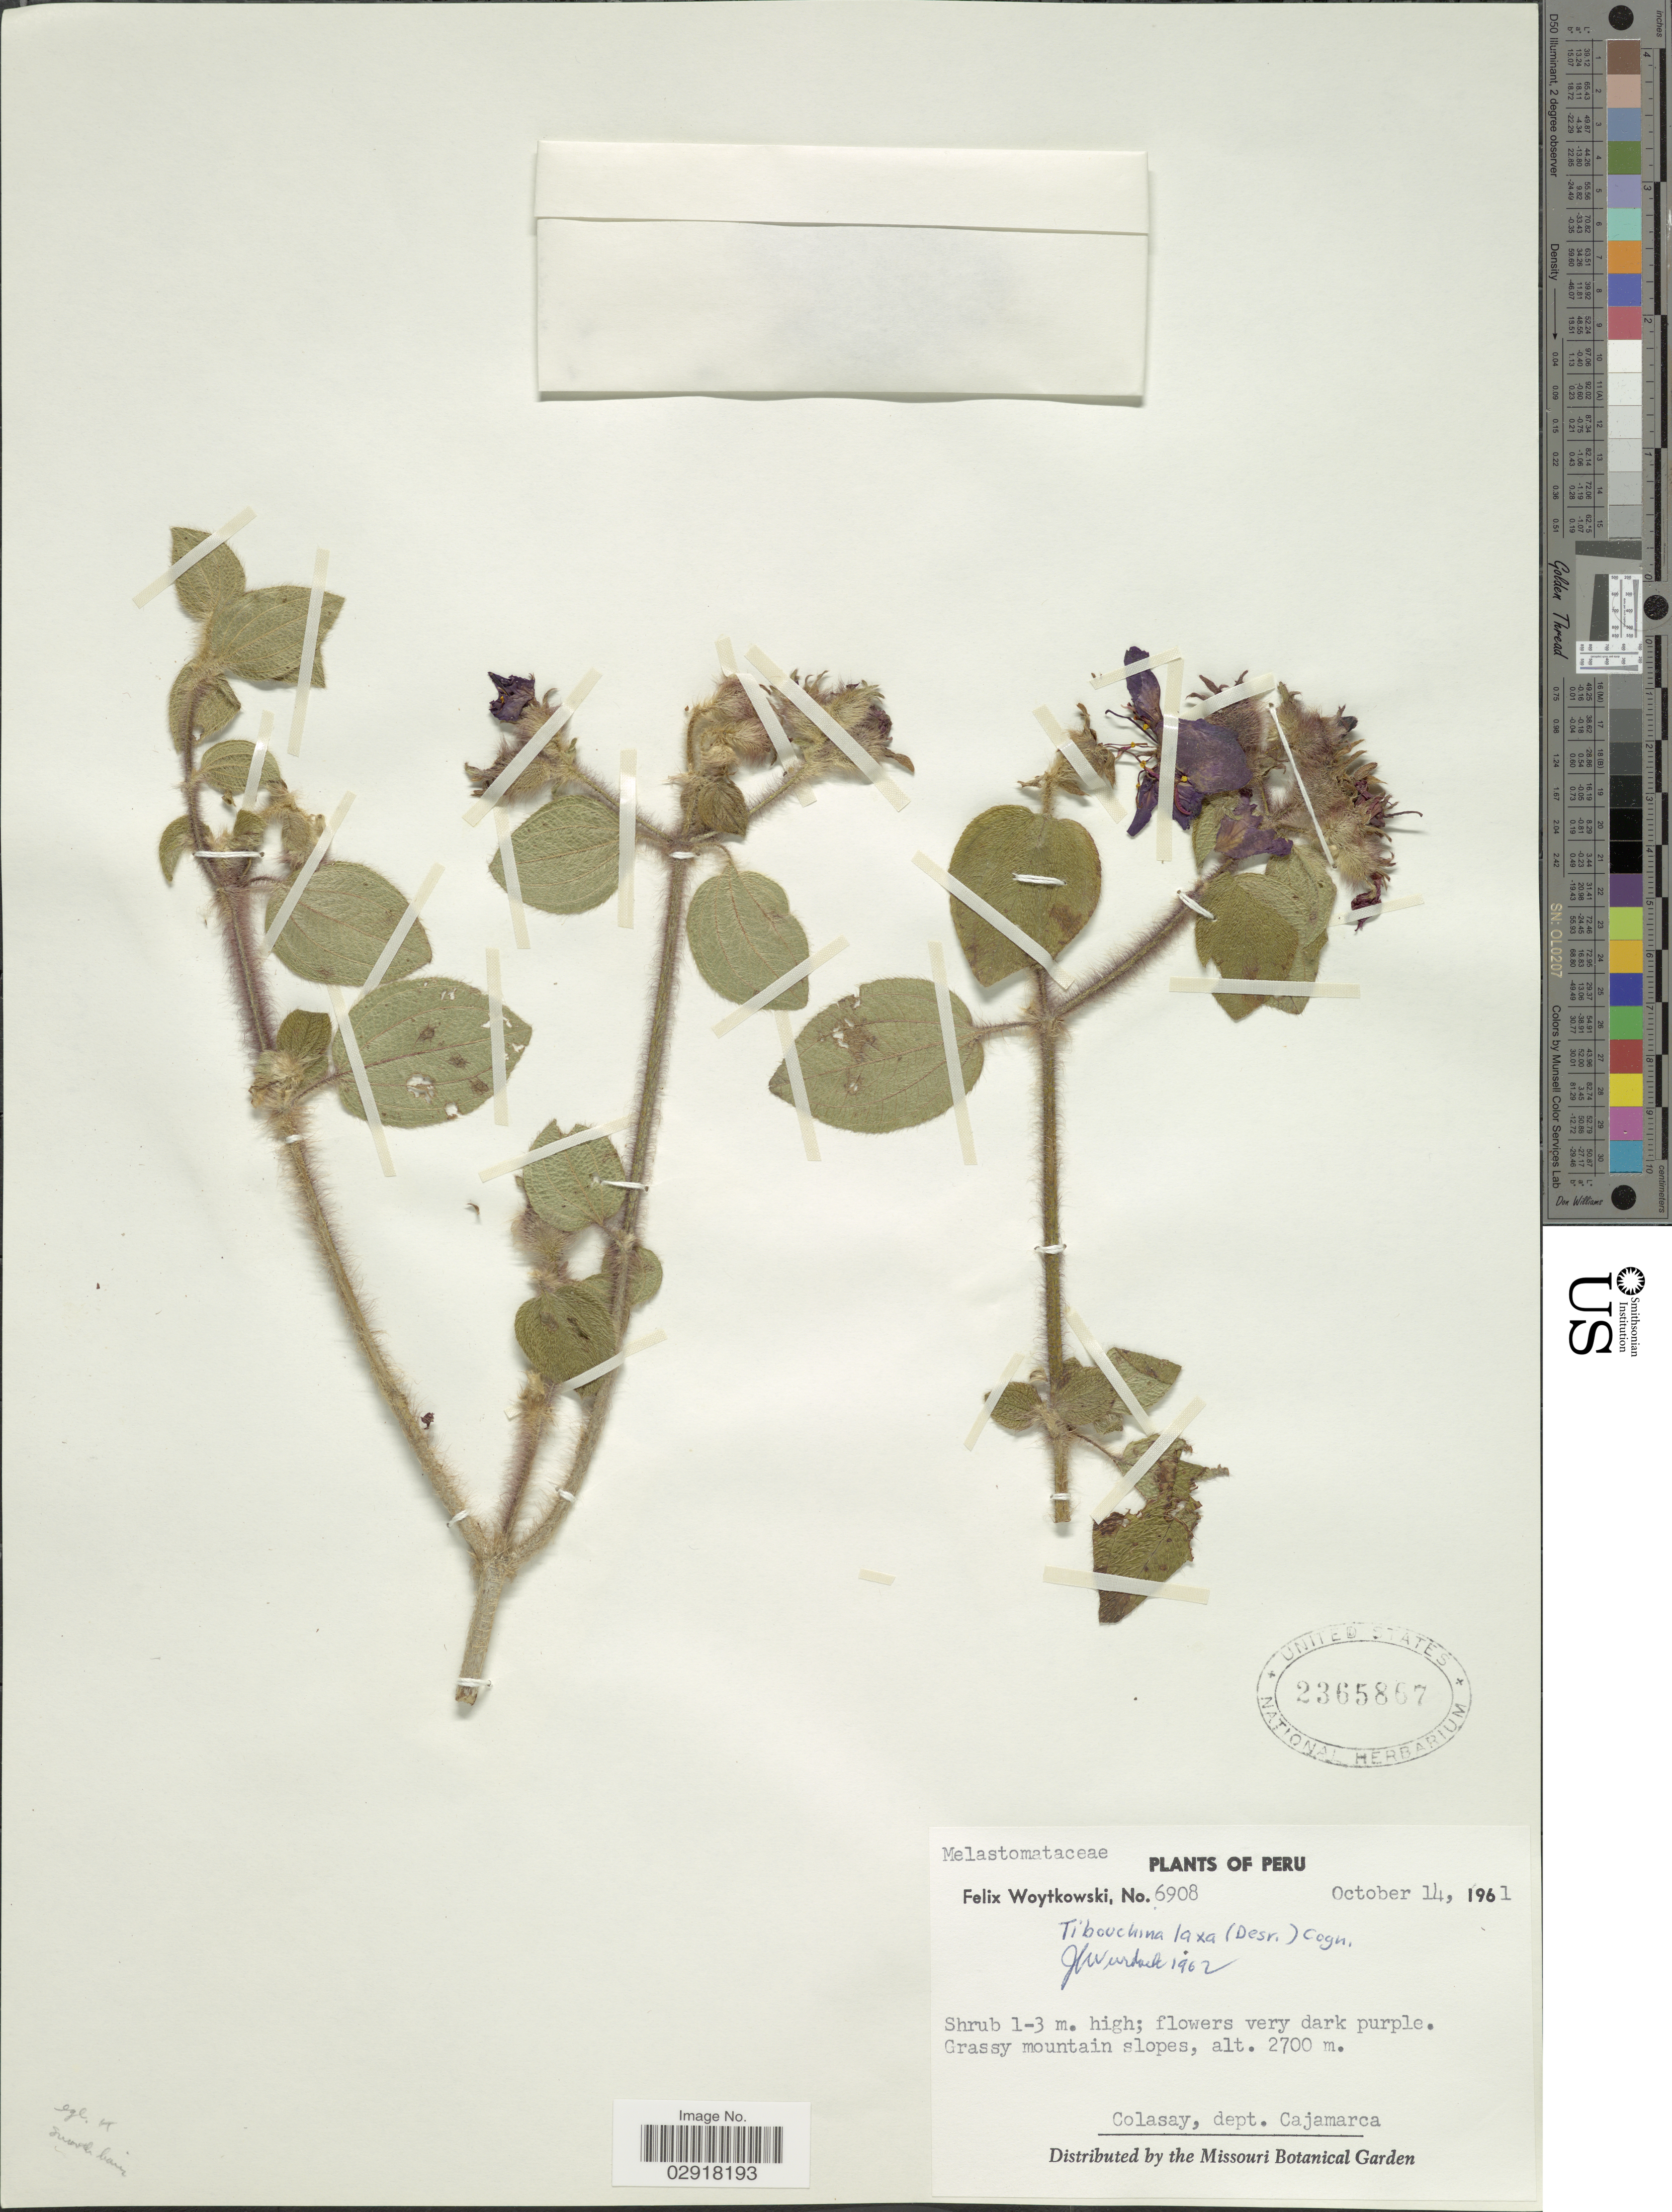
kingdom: Plantae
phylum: Tracheophyta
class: Magnoliopsida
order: Myrtales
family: Melastomataceae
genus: Chaetogastra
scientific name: Chaetogastra laxa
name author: (Desr.) P.J.F. Guim. & Michelang.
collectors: F. Woytkowski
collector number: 6908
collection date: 1961-10-14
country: Peru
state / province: Cajamarca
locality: Colasay, dept. Cajamarca.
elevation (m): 2700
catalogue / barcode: US 2365867